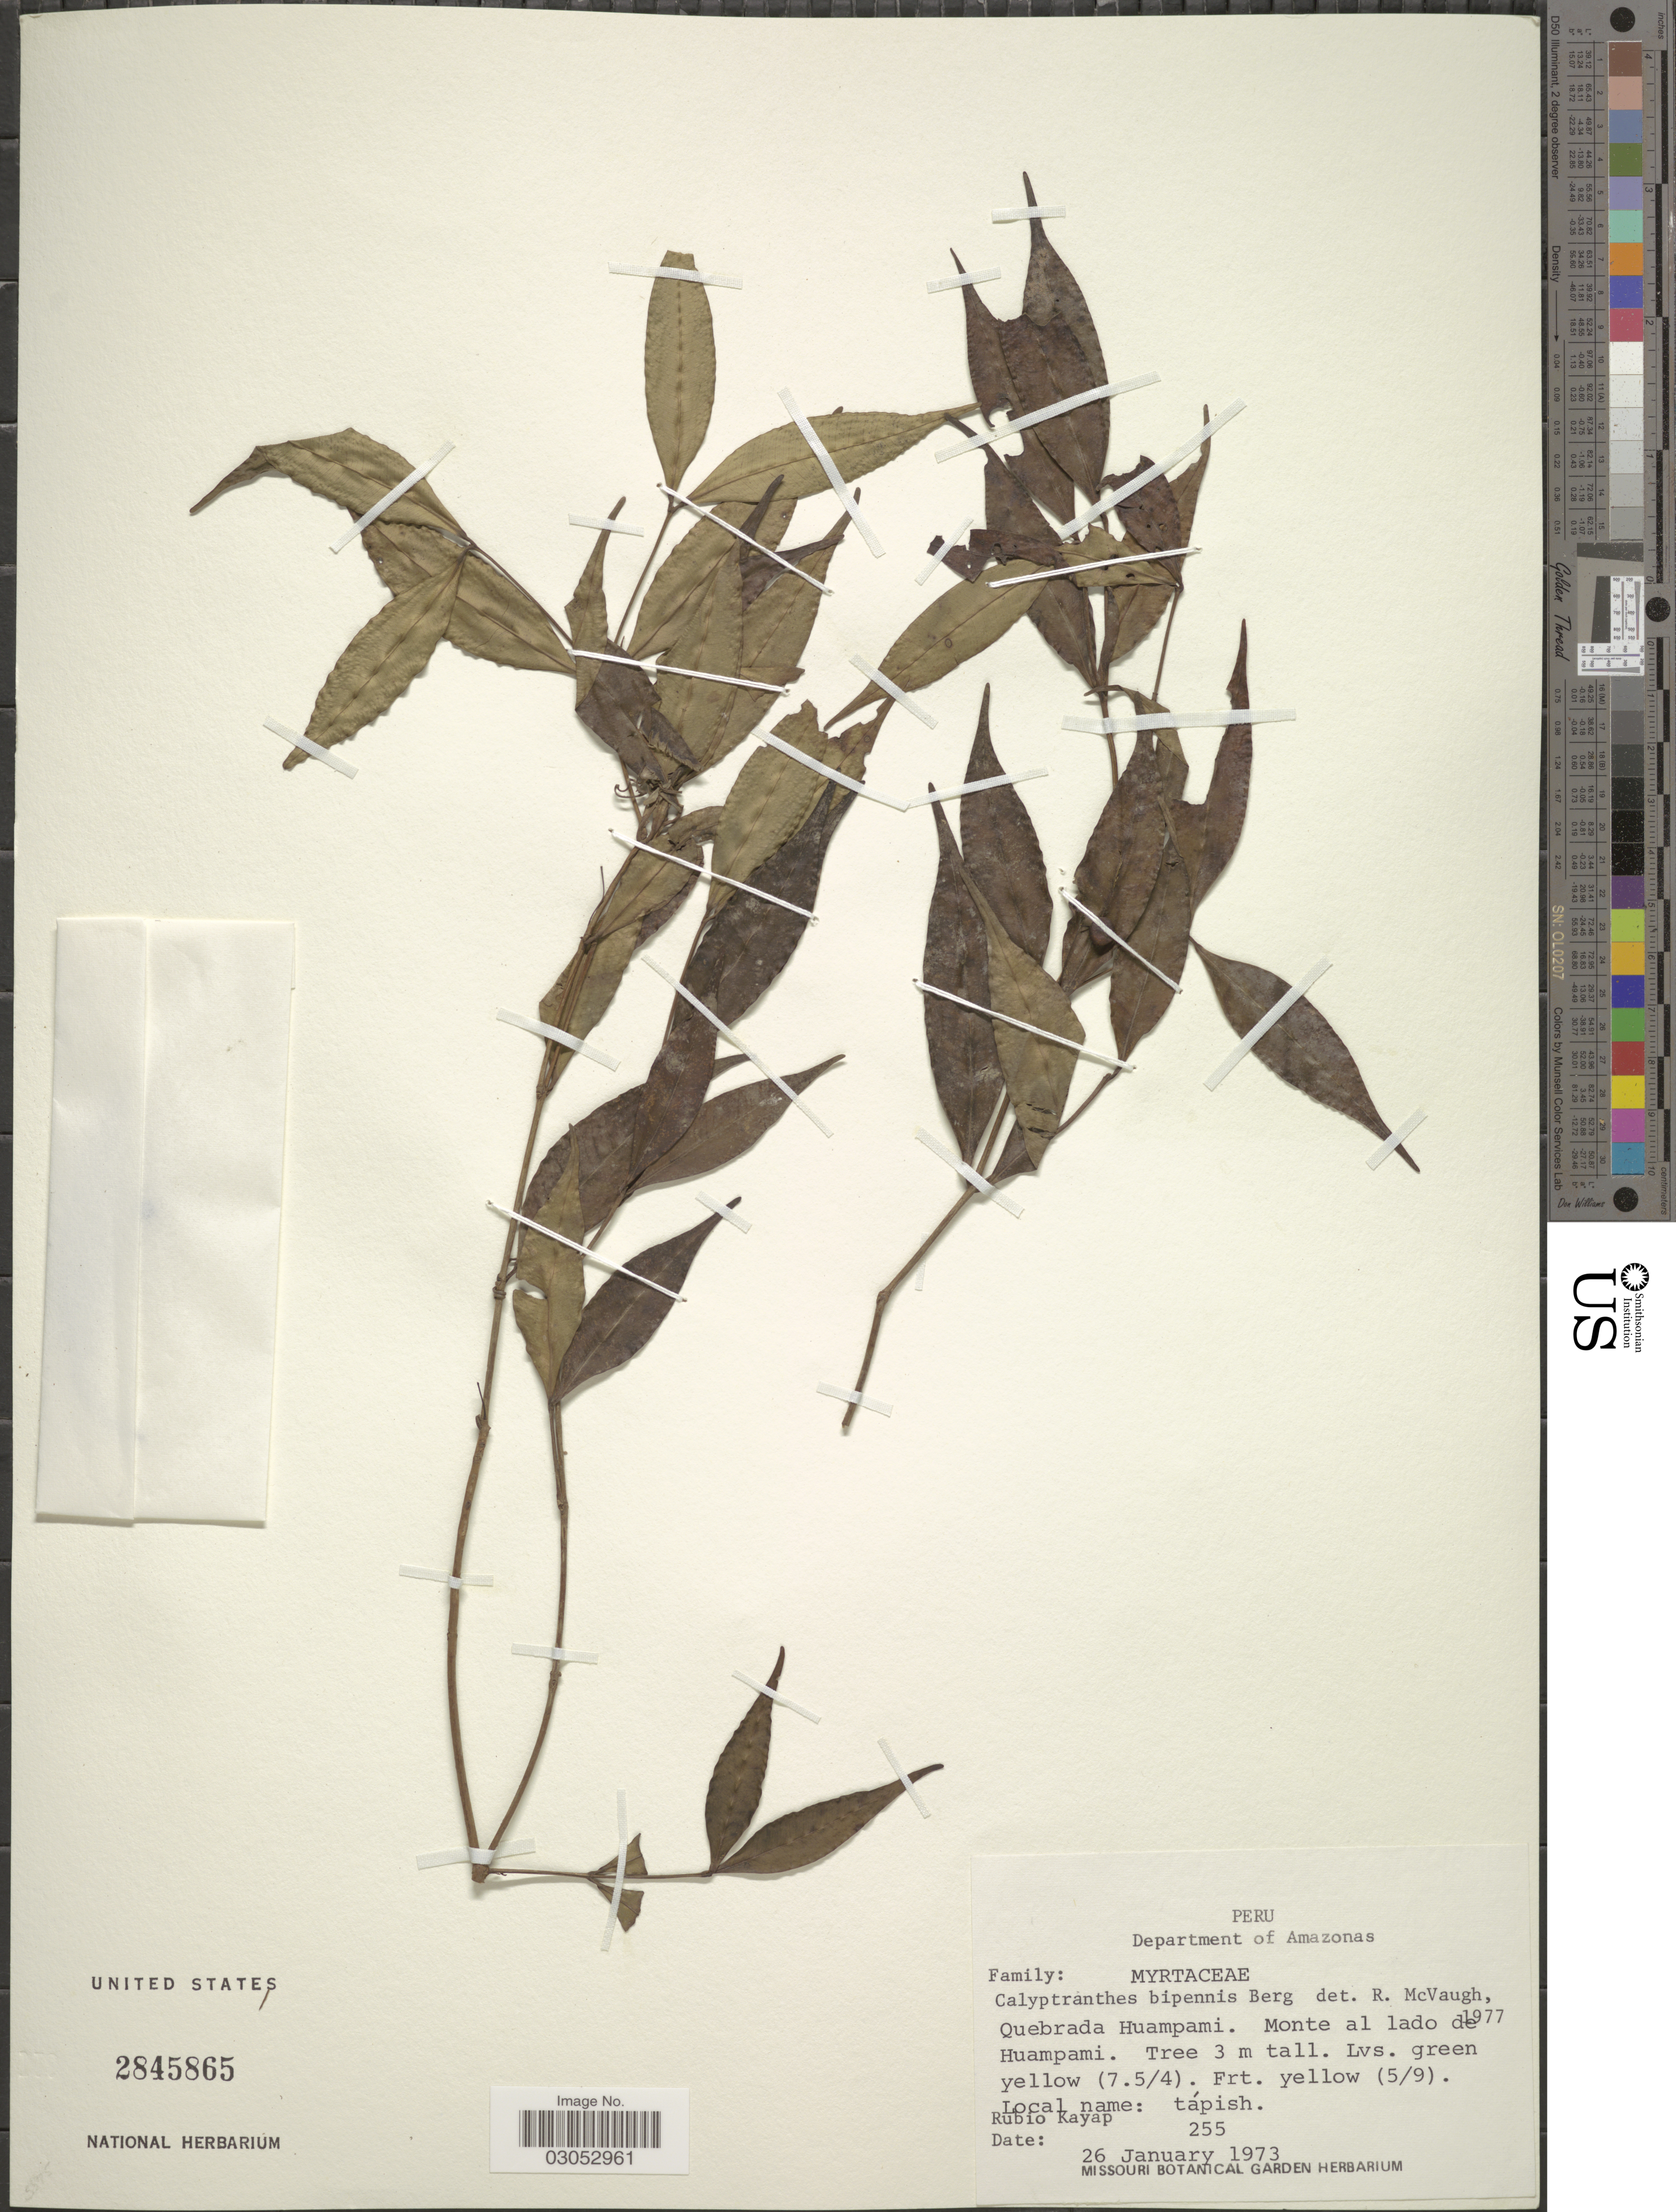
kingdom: Plantae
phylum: Tracheophyta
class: Magnoliopsida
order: Myrtales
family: Myrtaceae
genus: Myrcia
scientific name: Myrcia hylobates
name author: (Standl. ex Amshoff) E. Lucas & K. Samra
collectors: R. Kayap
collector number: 255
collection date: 1973-01-26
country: Peru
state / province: Amazonas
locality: Department of Amazonas, Quebrada Huampami. Monte al lado de Huampami.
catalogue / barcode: US 2845865